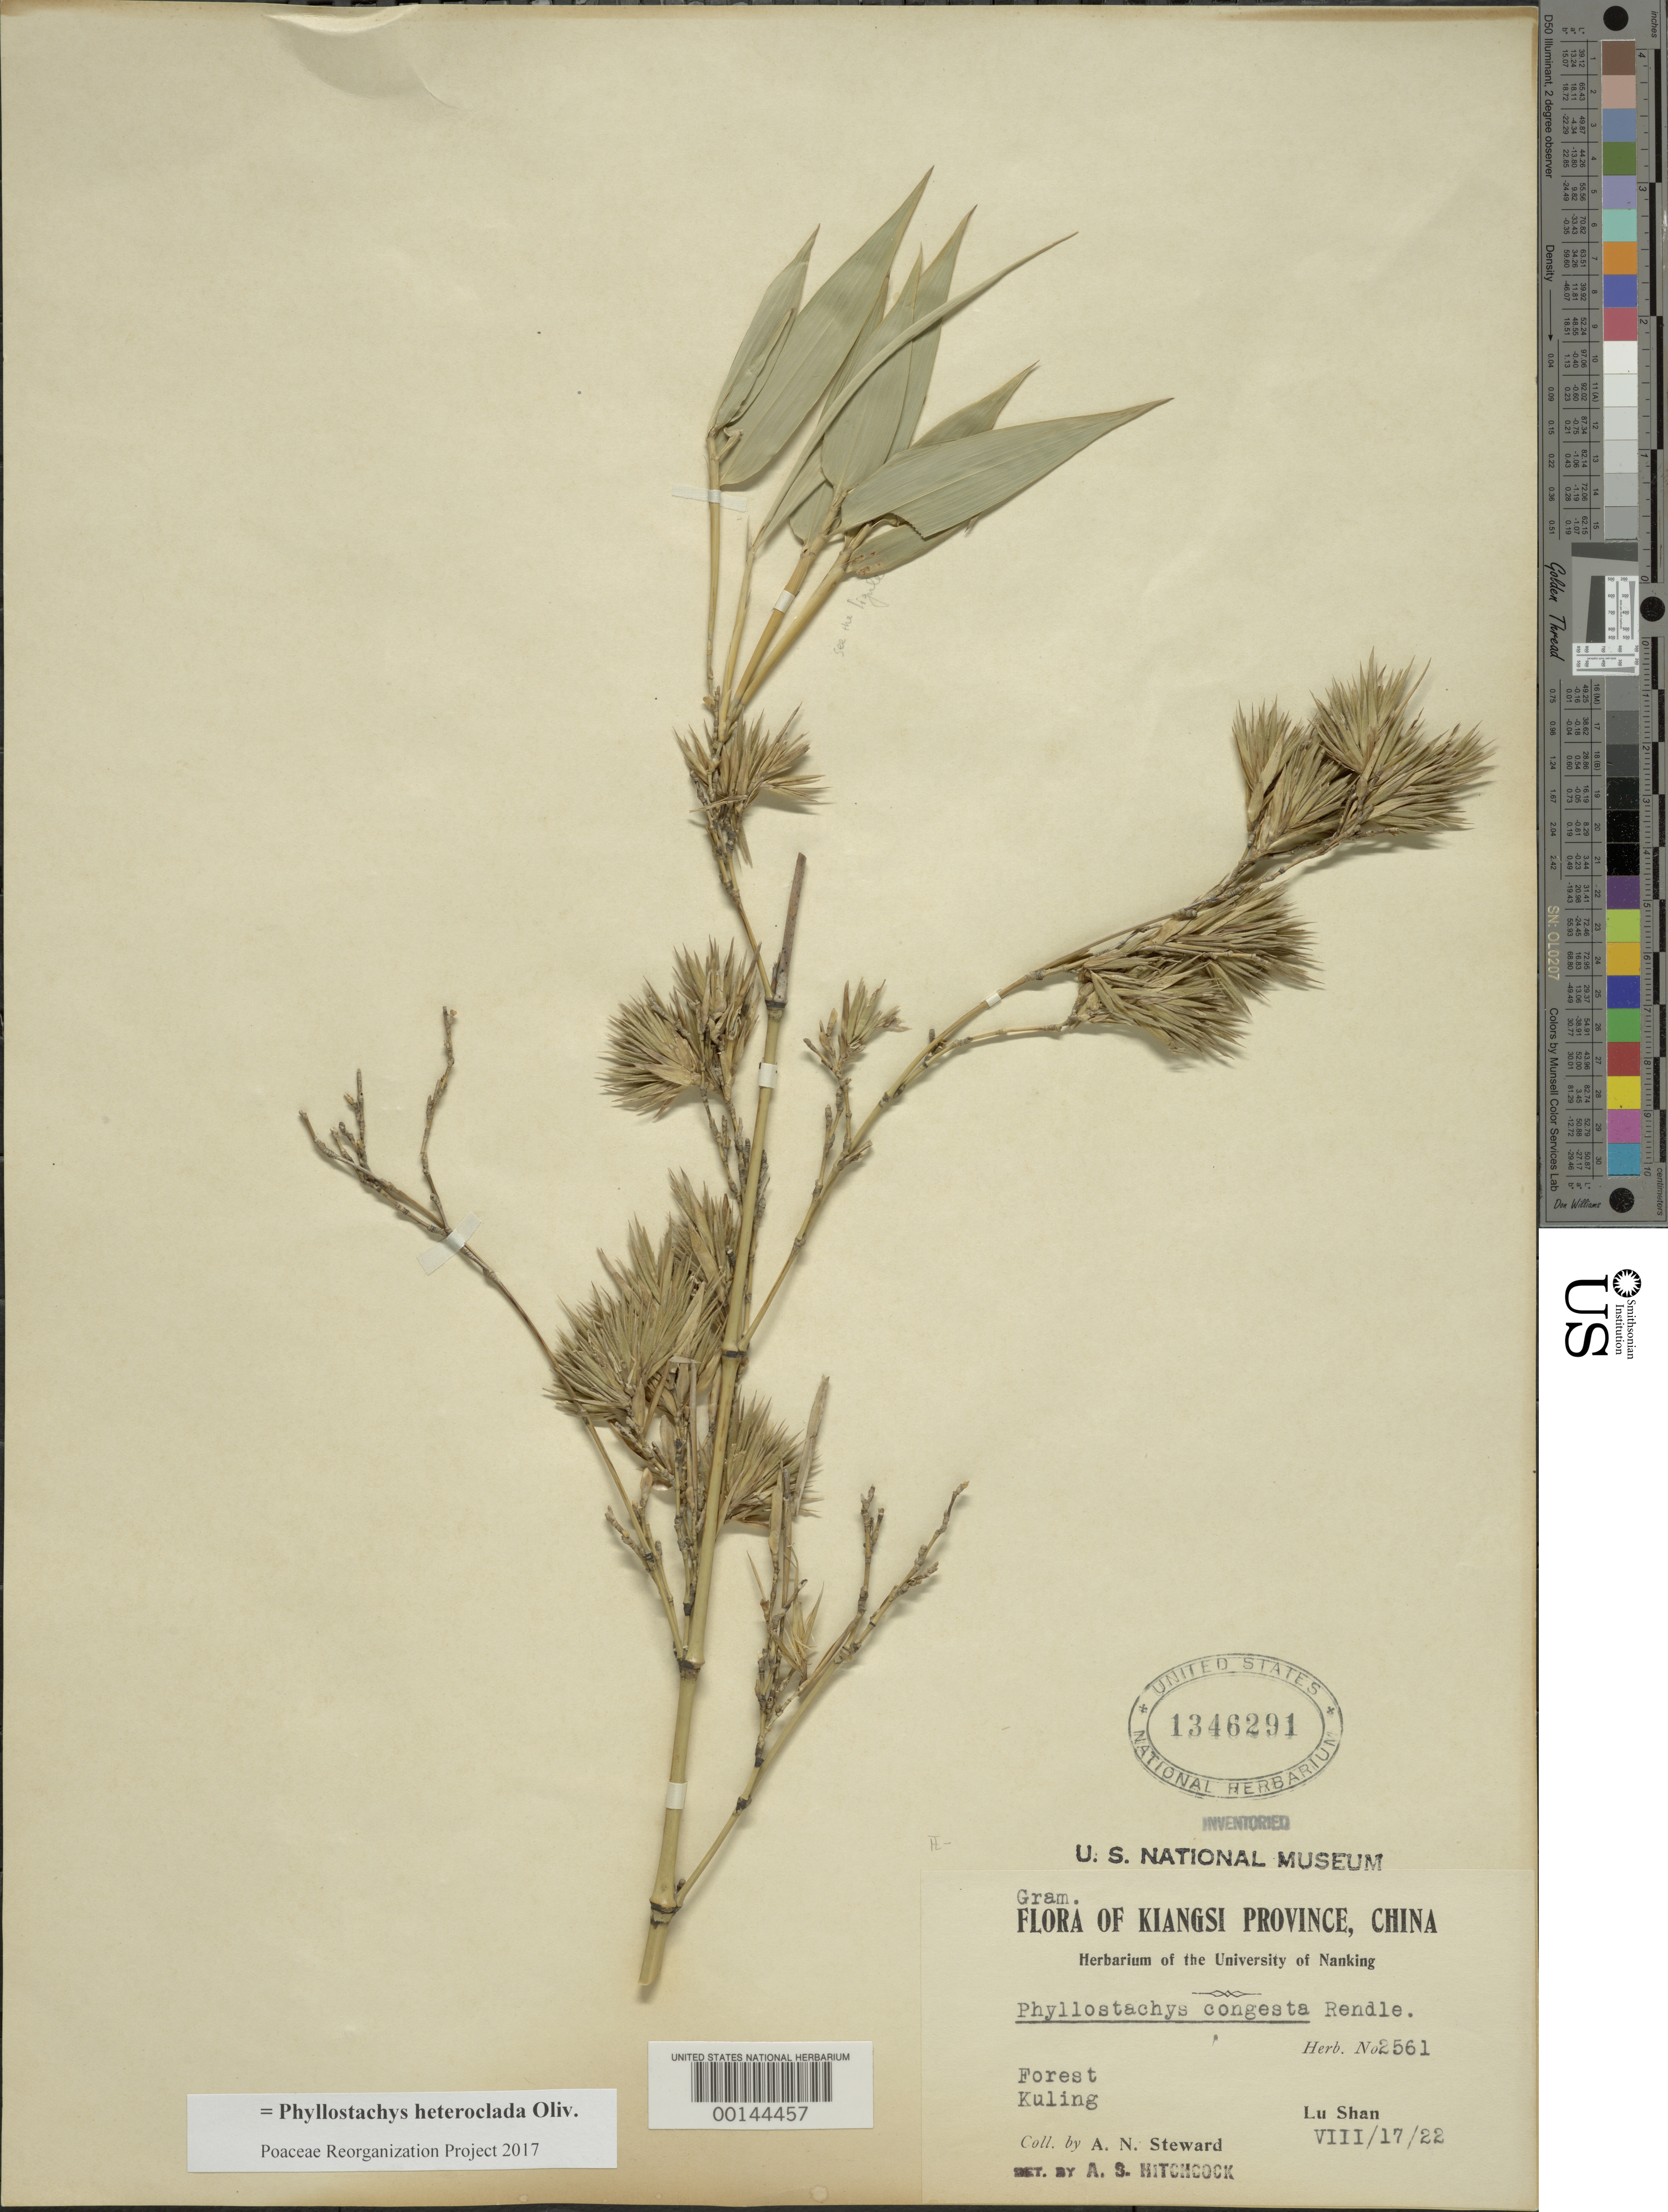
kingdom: Plantae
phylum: Tracheophyta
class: Liliopsida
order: Poales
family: Poaceae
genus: Phyllostachys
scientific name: Phyllostachys heteroclada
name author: Oliv.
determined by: Poaceae Reorganization Project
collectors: A. N. Steward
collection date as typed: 17 Aug 1922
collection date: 1922-08-17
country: China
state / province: Jiangsu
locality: Lu shan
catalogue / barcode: US 1346291